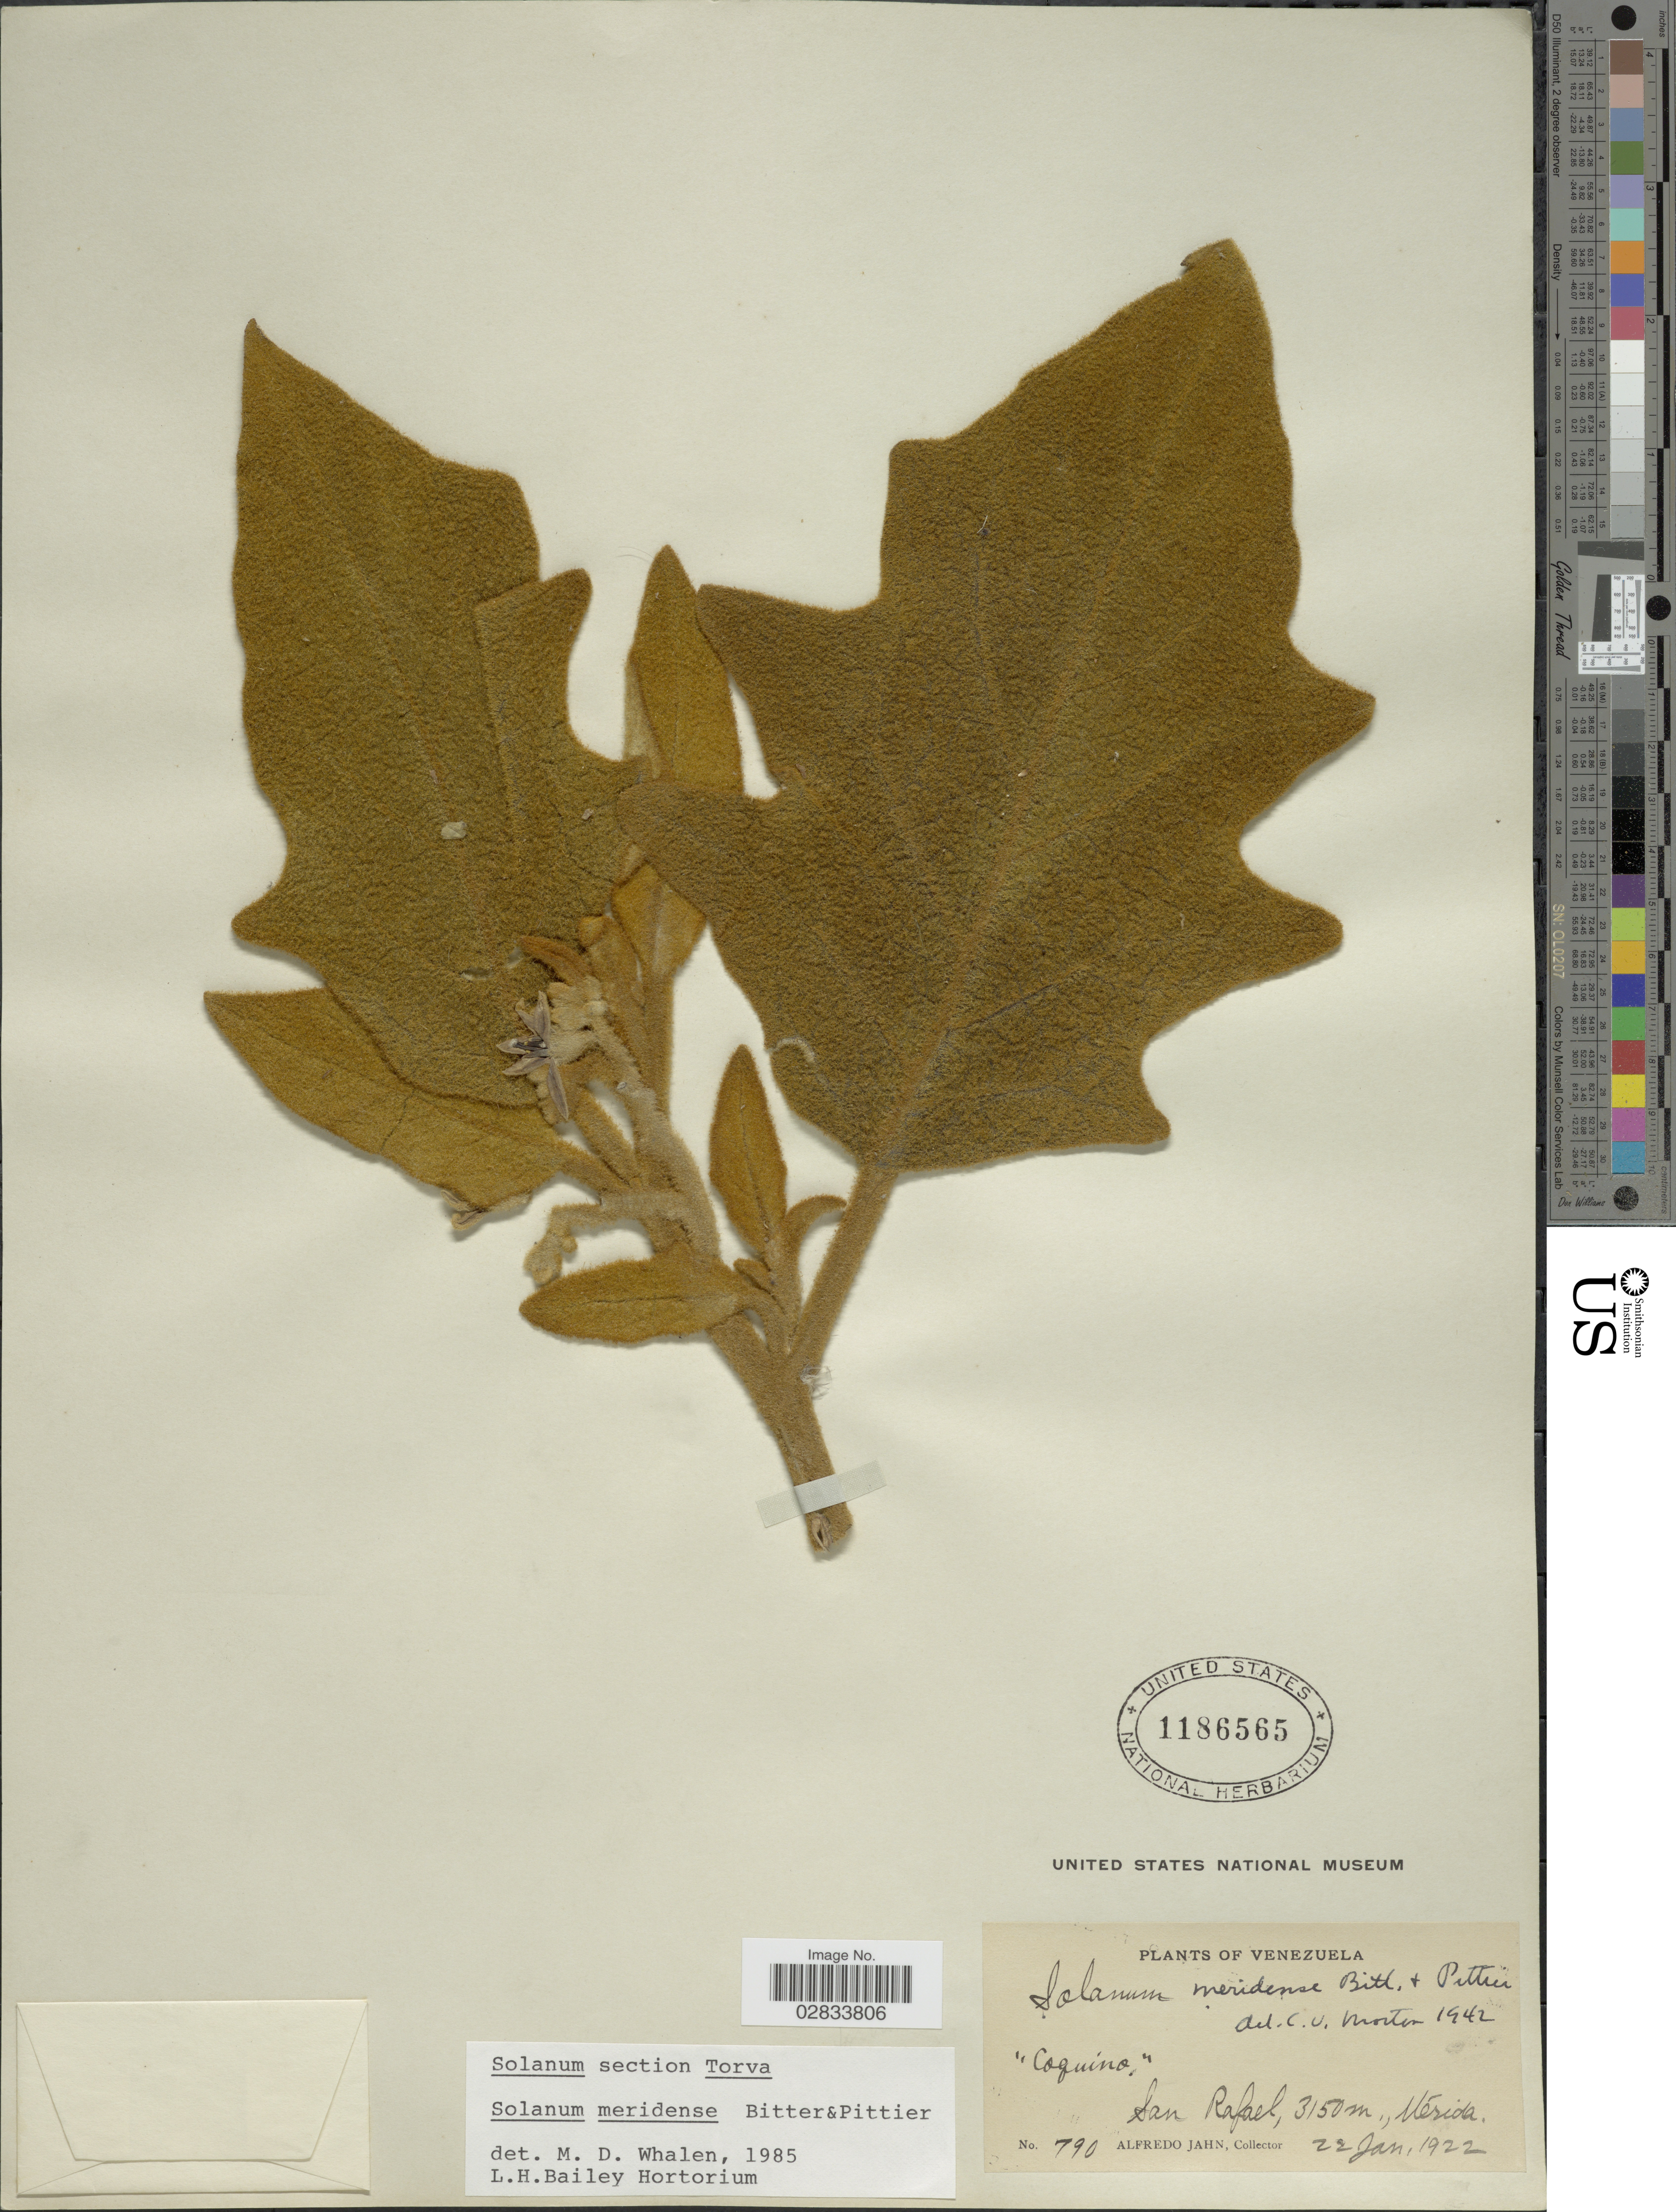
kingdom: Plantae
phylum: Tracheophyta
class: Magnoliopsida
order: Solanales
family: Solanaceae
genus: Solanum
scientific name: Solanum meridense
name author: Bitter & Pittier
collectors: A. Jahn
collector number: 790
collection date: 1922-01-22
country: Venezuela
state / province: Mérida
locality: San Rafael, Mérida.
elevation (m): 3150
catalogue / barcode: US 1186565